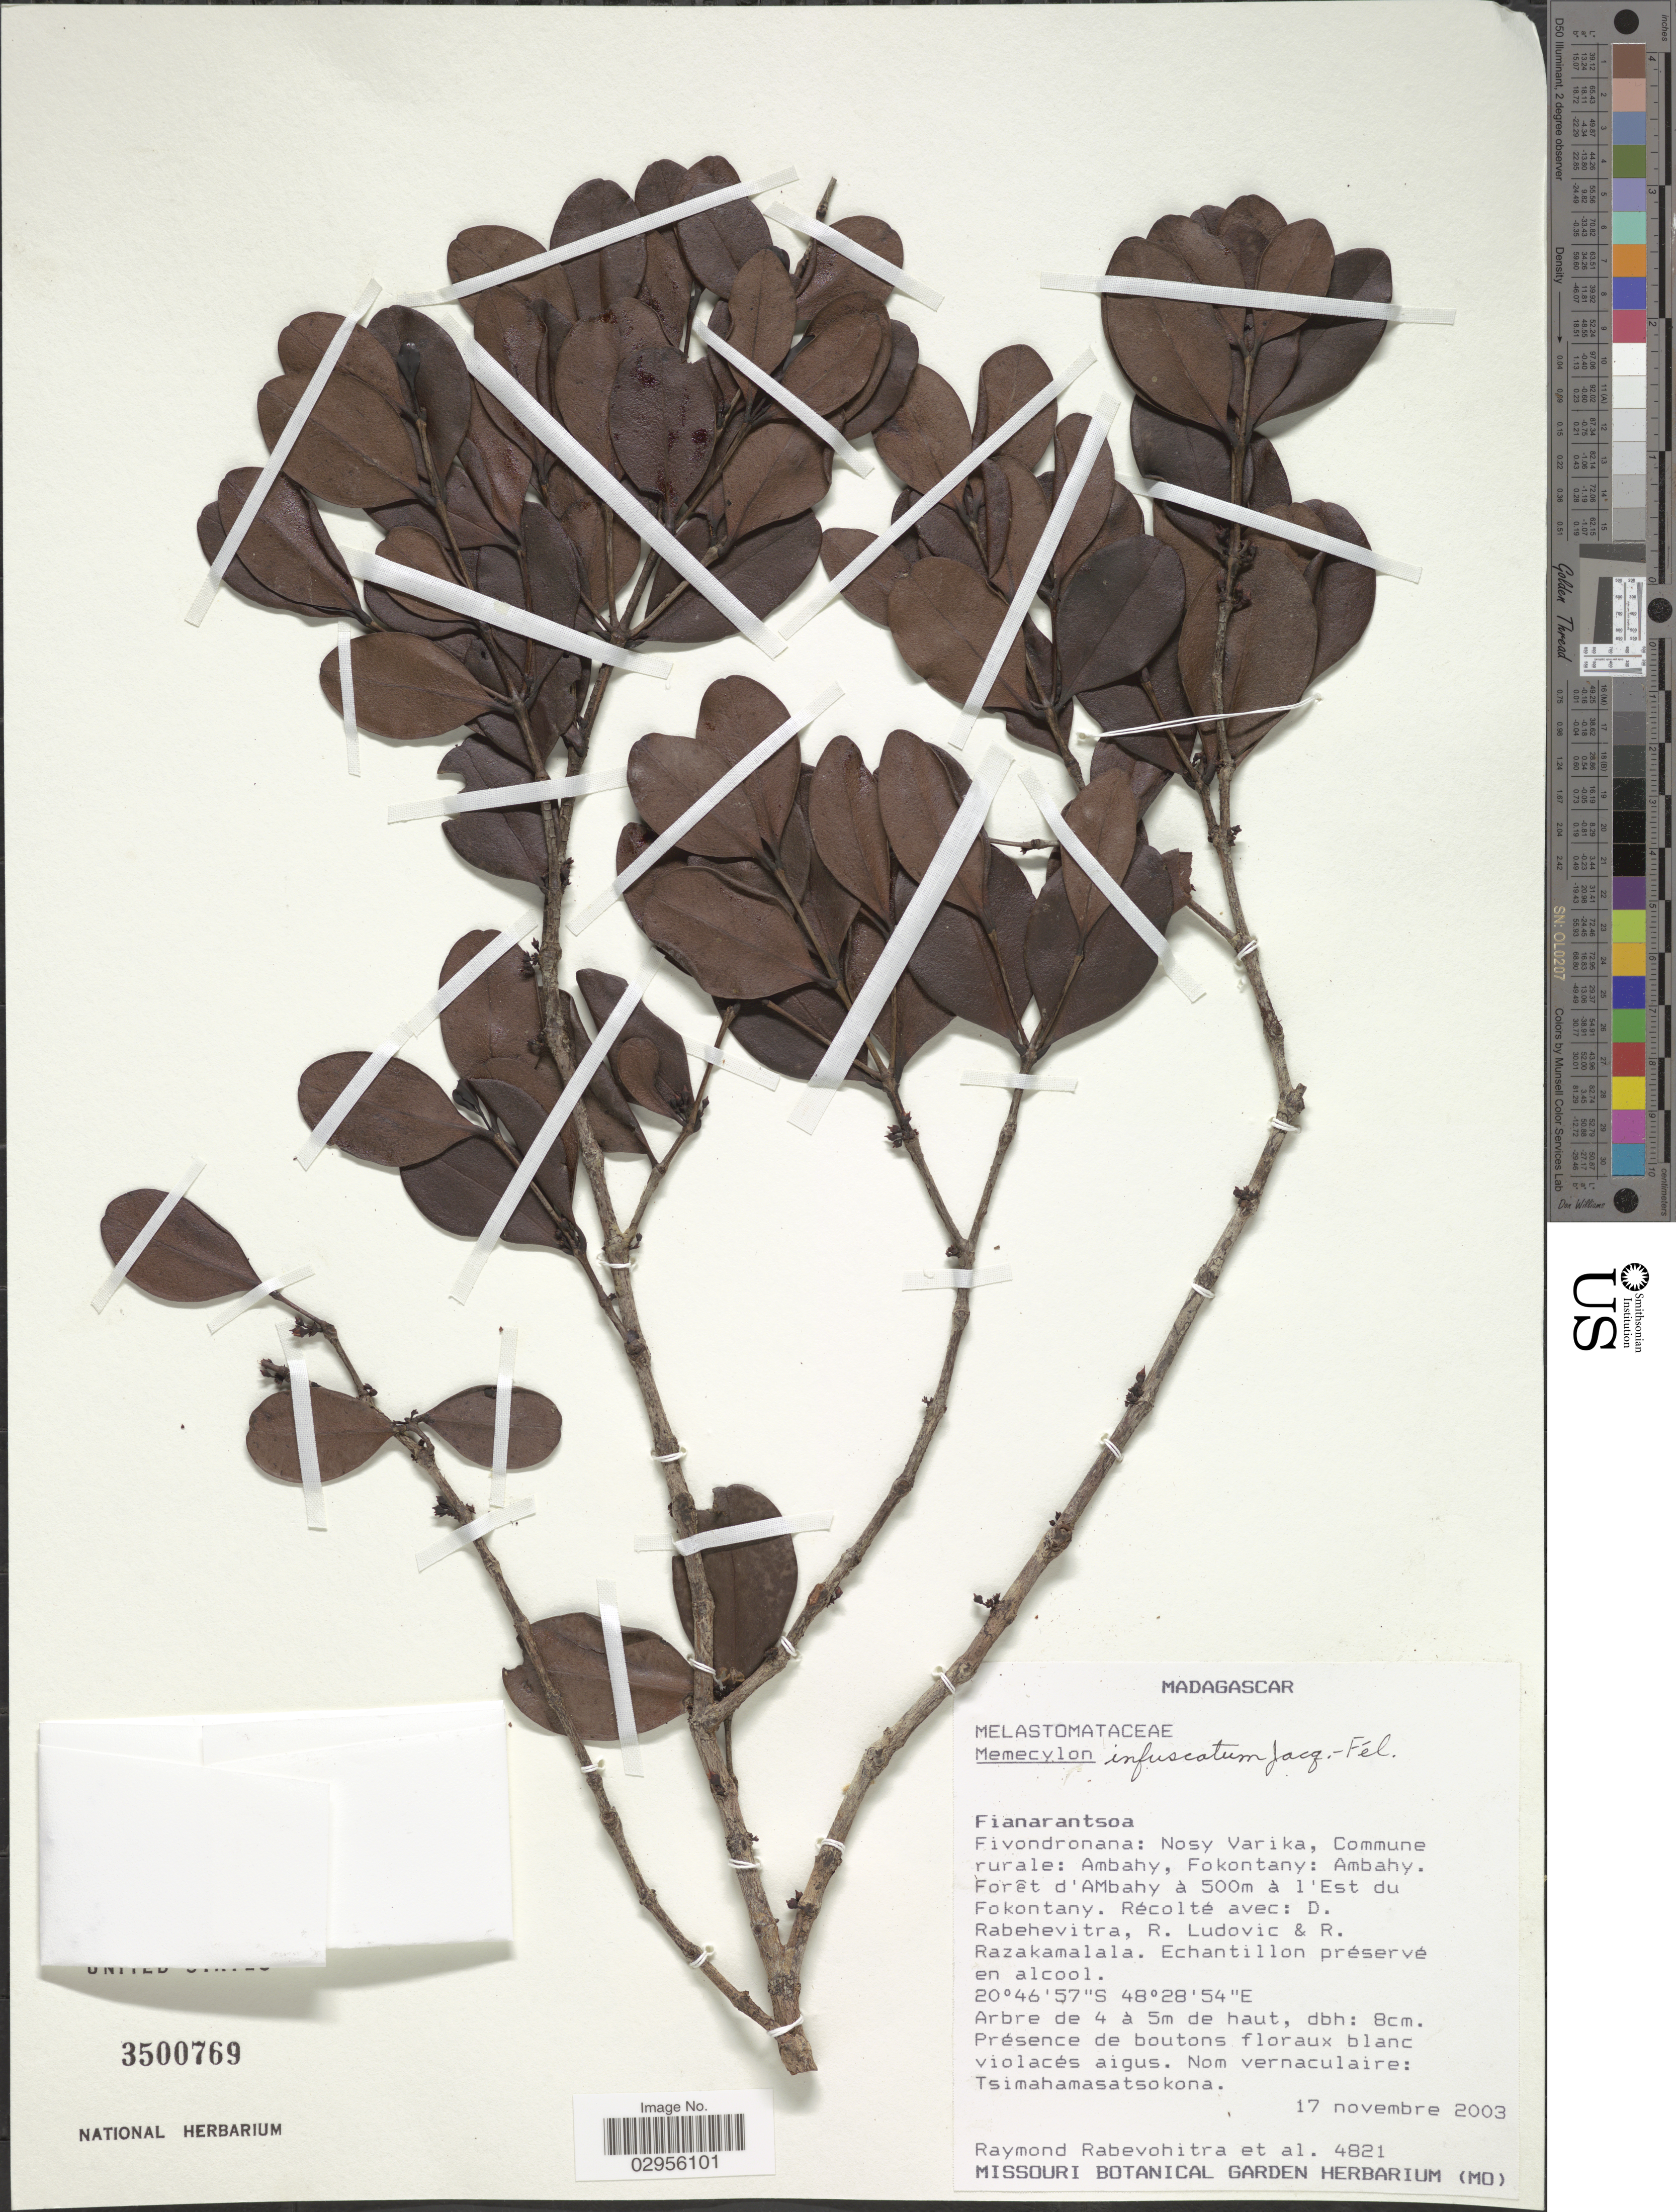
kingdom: Plantae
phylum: Tracheophyta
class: Magnoliopsida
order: Myrtales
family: Melastomataceae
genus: Memecylon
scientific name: Memecylon infuscatum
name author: Jacq.-Fél.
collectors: R. Rabevohitra, D. Rabehevitra, R. Ludovic & R. Razakamalala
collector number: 4821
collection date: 2003-11-17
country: Madagascar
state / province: Vatovavy Fitovinany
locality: Fivondronana: Nosy Varika, Commune rurale: Ambahy, Fokontany: Ambahy. Forêt d'Ambahy à 500 m à l'Est du Fokontany.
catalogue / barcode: US 3500769